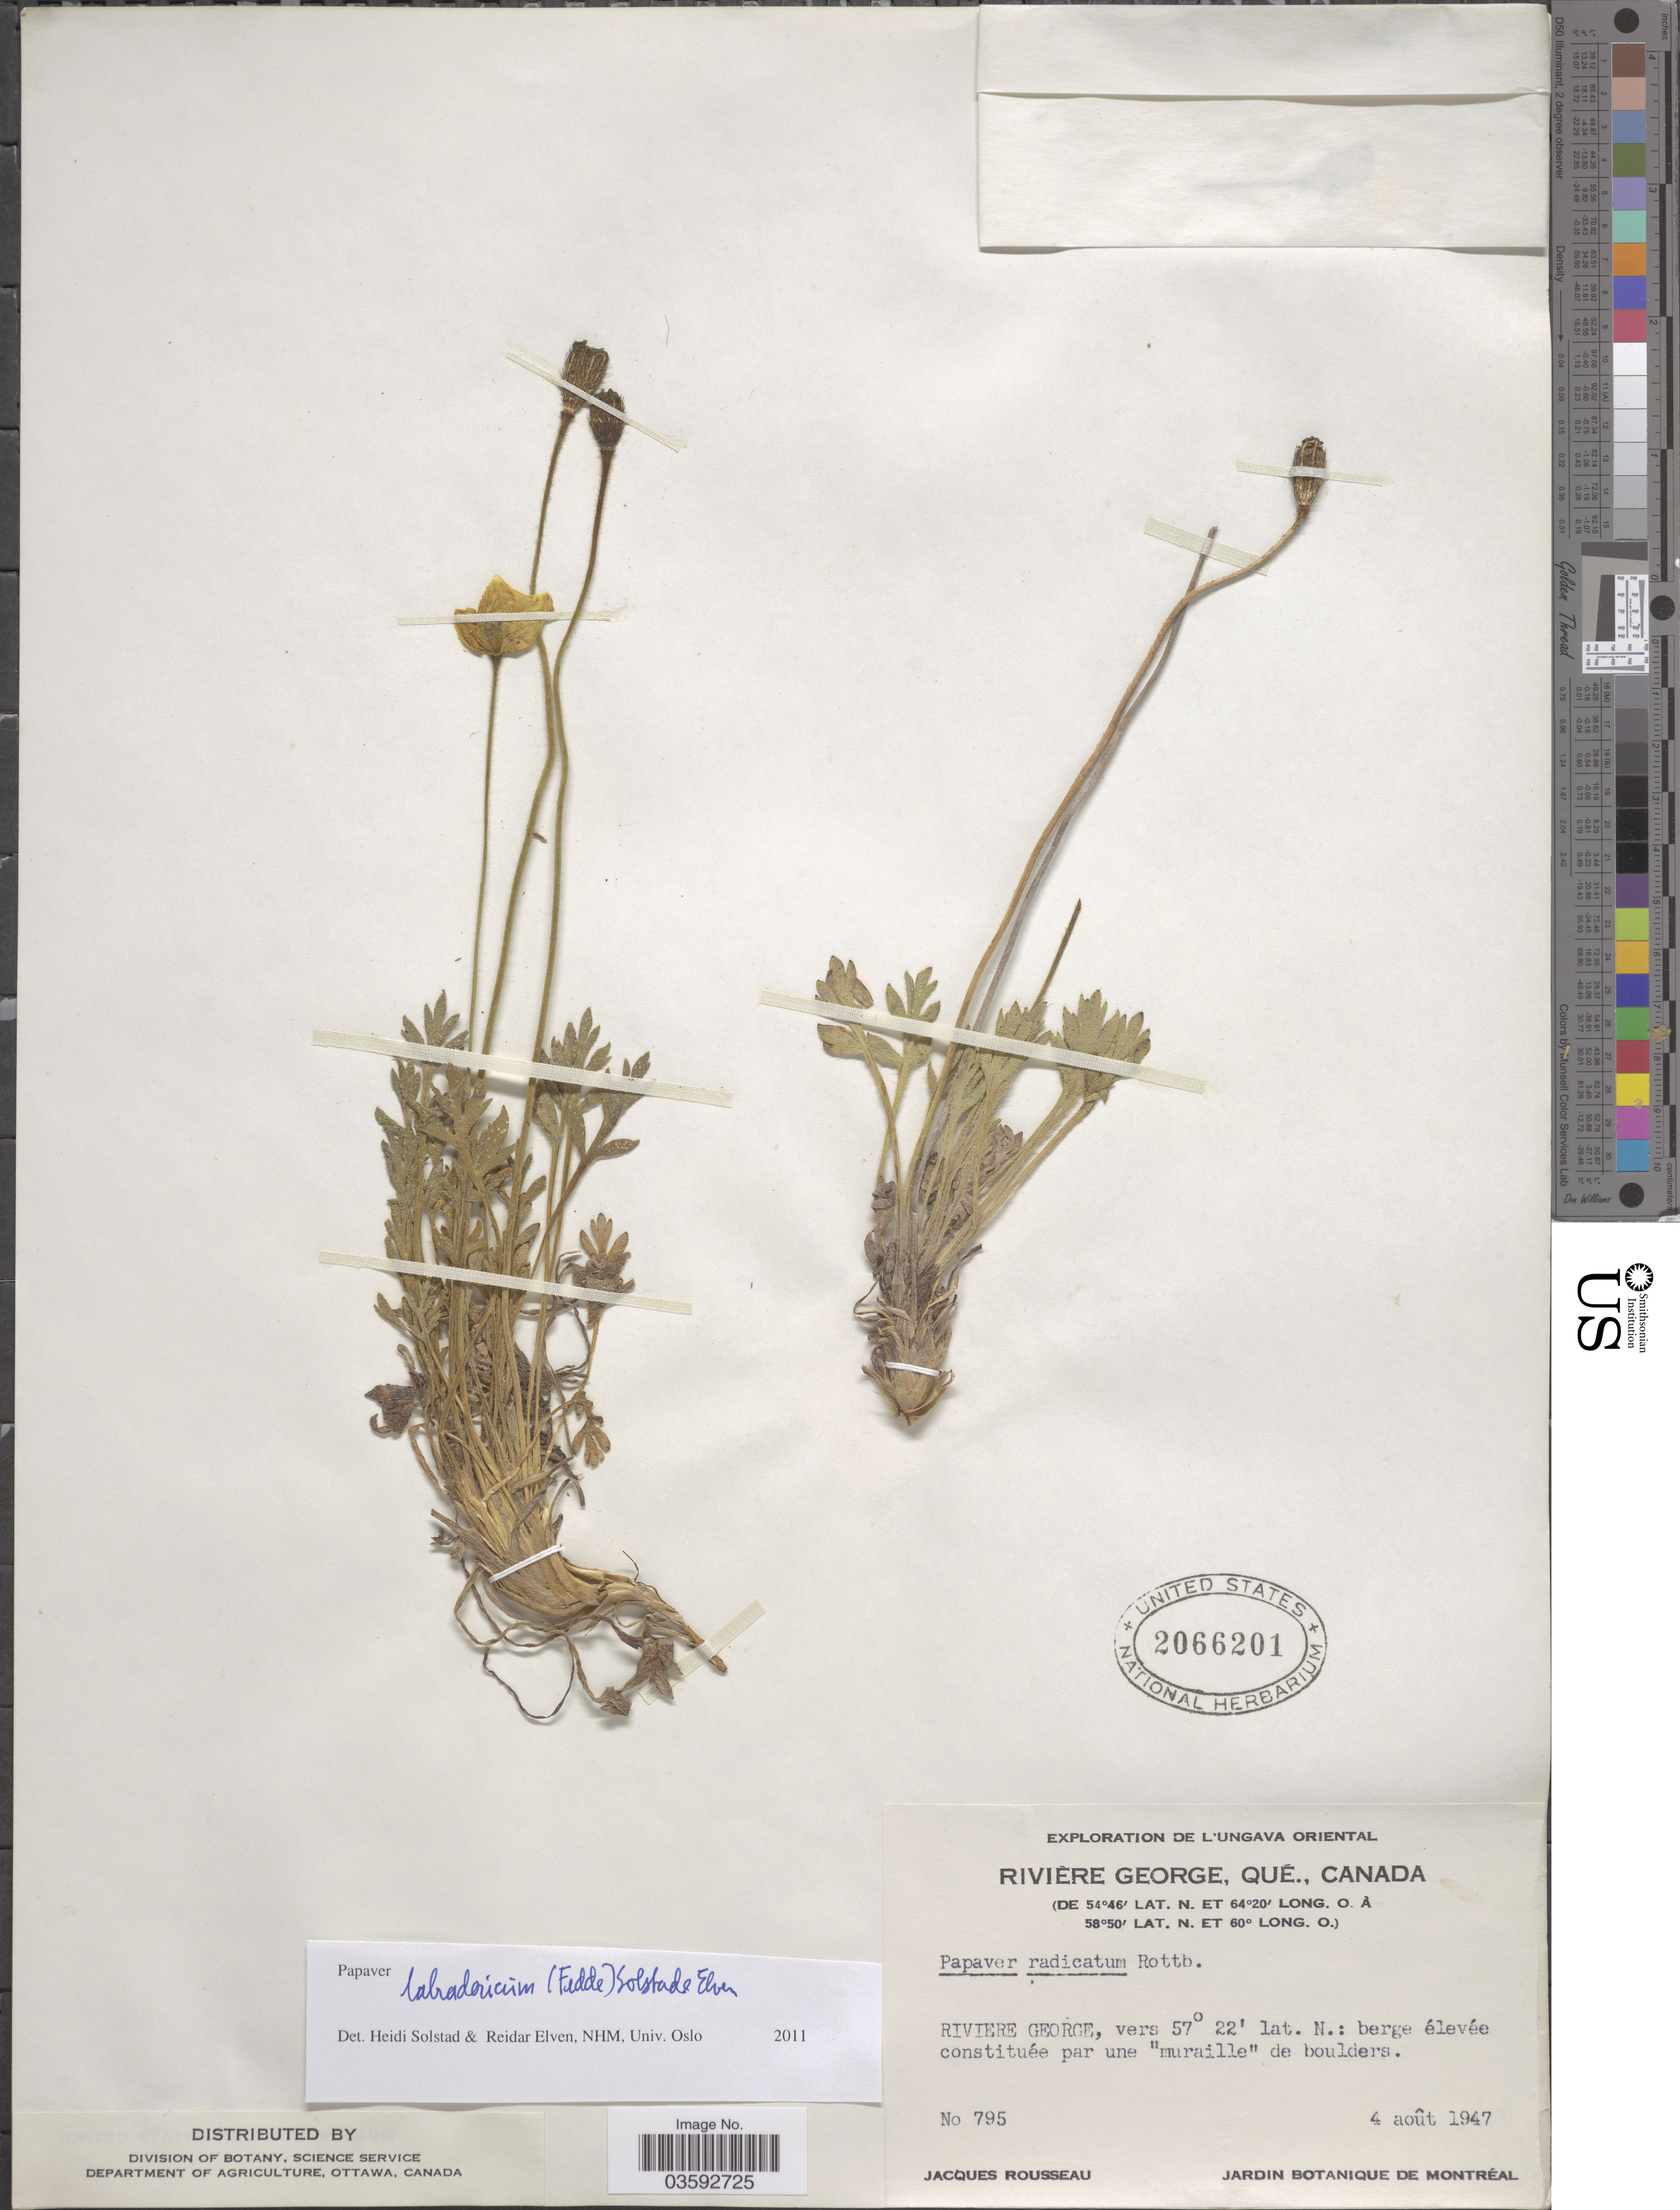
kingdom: Plantae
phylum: Tracheophyta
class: Magnoliopsida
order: Ranunculales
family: Papaveraceae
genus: Papaver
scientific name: Papaver labradoricum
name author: (Fedde) Solstad & Elven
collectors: J. Rousseau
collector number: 795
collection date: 1947-08-04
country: Canada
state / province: Quebec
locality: Rivière George.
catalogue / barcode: US 2066201